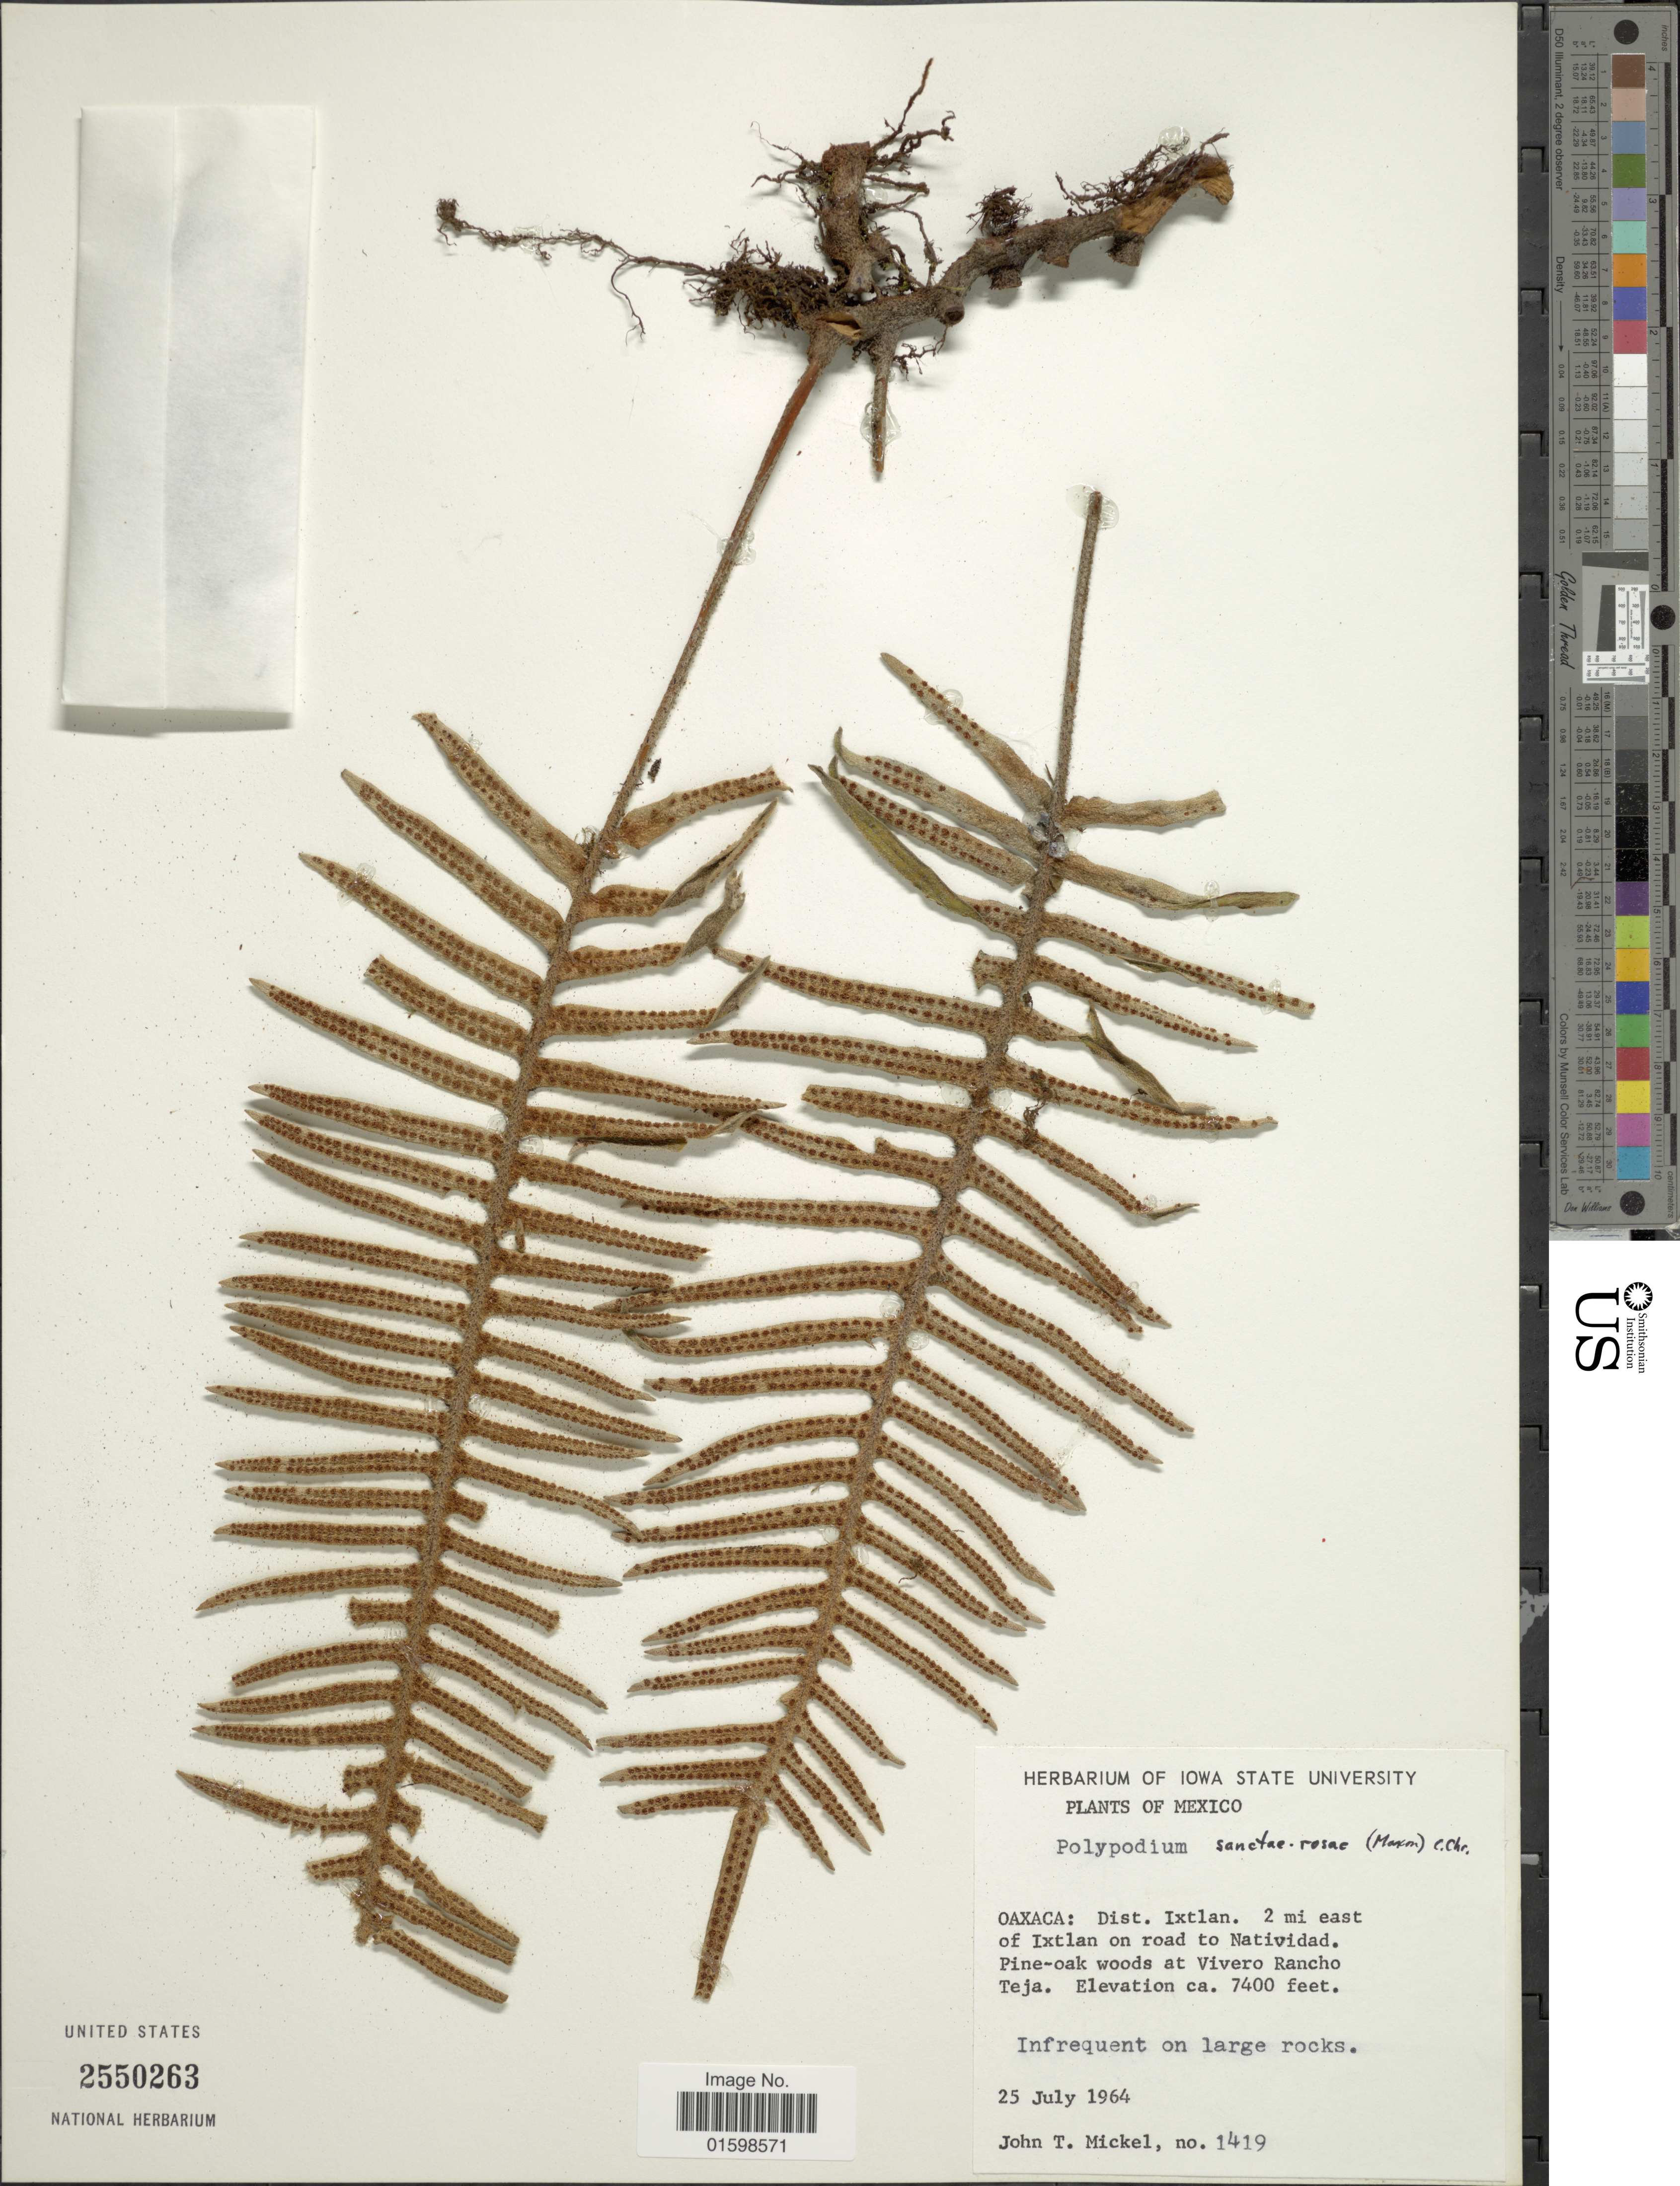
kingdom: Plantae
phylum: Tracheophyta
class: Polypodiopsida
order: Polypodiales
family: Polypodiaceae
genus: Pleopeltis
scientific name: Pleopeltis sanctae-rosae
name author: (Maxon) A.R. Sm. & Tejero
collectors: J. T. Mickel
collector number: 1419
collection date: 1964-07-25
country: Mexico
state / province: Oaxaca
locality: Dist. Ixtlan, 2 mi east of Ixtlan on road to Natividad, pine-oak woods at Vivero Rancho Teja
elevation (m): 2256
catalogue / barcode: US 2550263